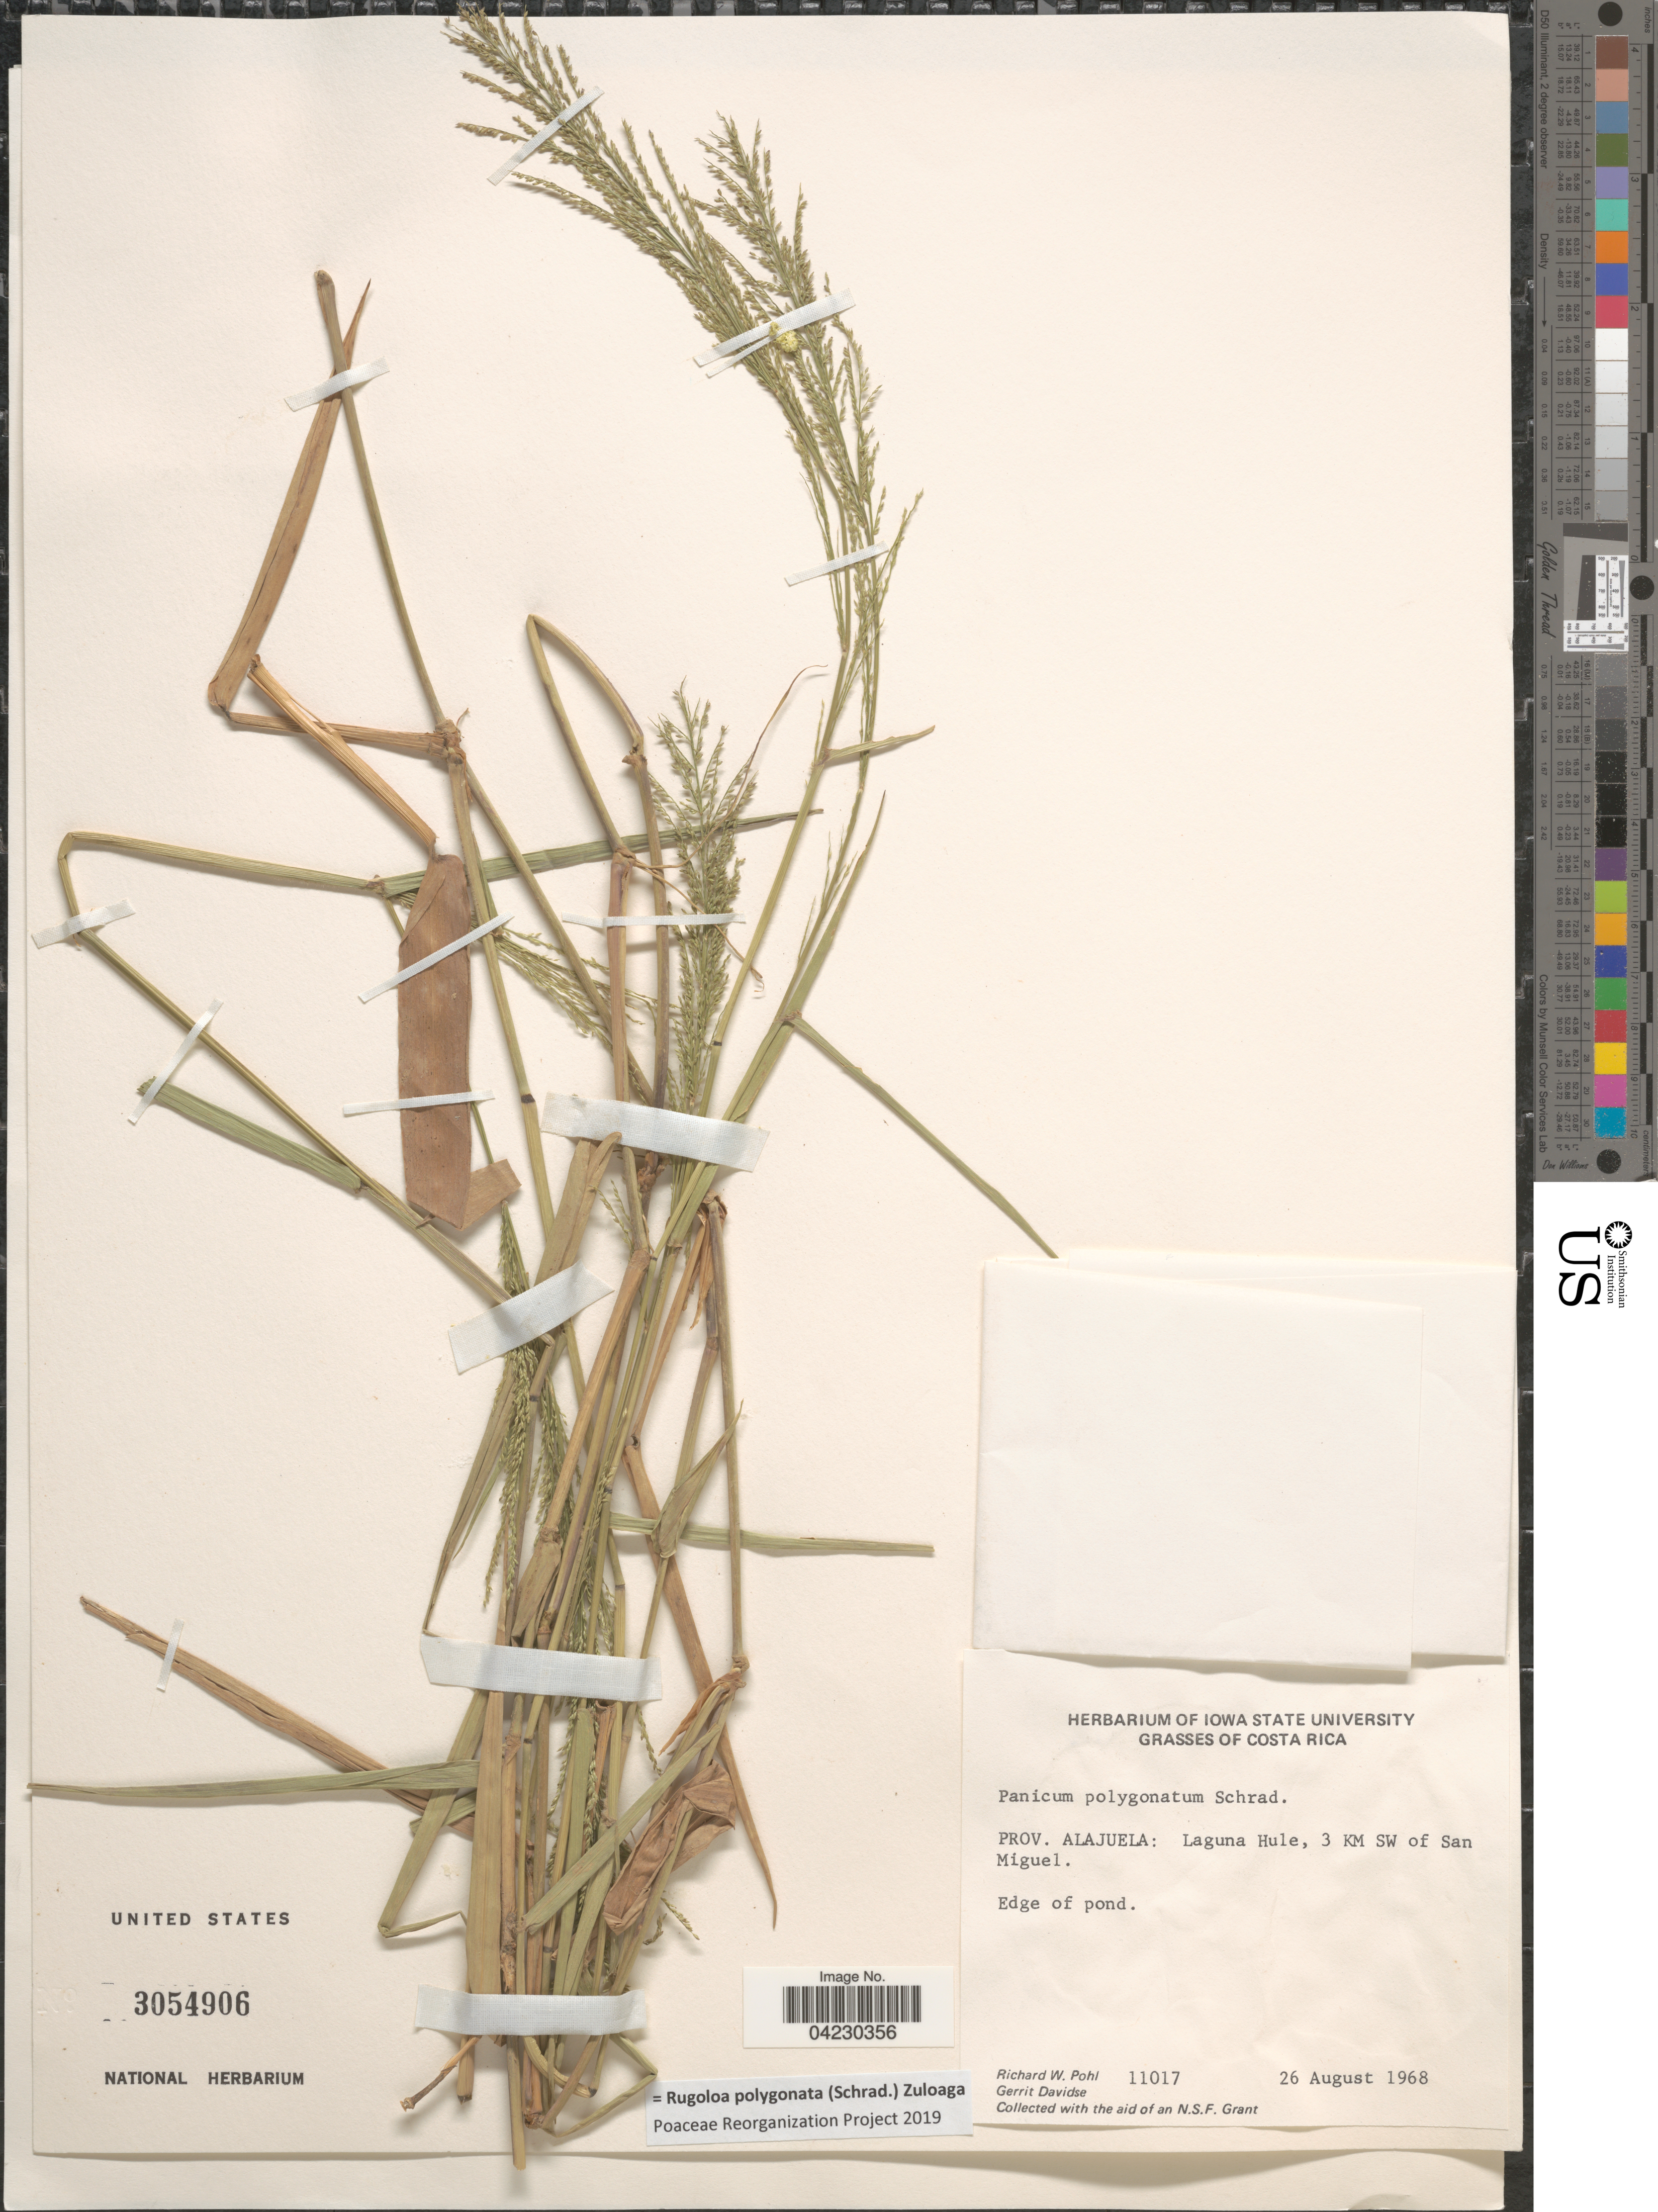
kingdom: Plantae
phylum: Tracheophyta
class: Liliopsida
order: Poales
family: Poaceae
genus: Rugoloa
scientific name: Rugoloa polygonata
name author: (Schrad.) Zuloaga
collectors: R. W. Pohl & G. Davidse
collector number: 11017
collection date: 1968-08-26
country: Costa Rica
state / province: Alajuela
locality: Laguna Hule, 3 KM SW of San Miguel.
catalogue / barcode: US 3054906